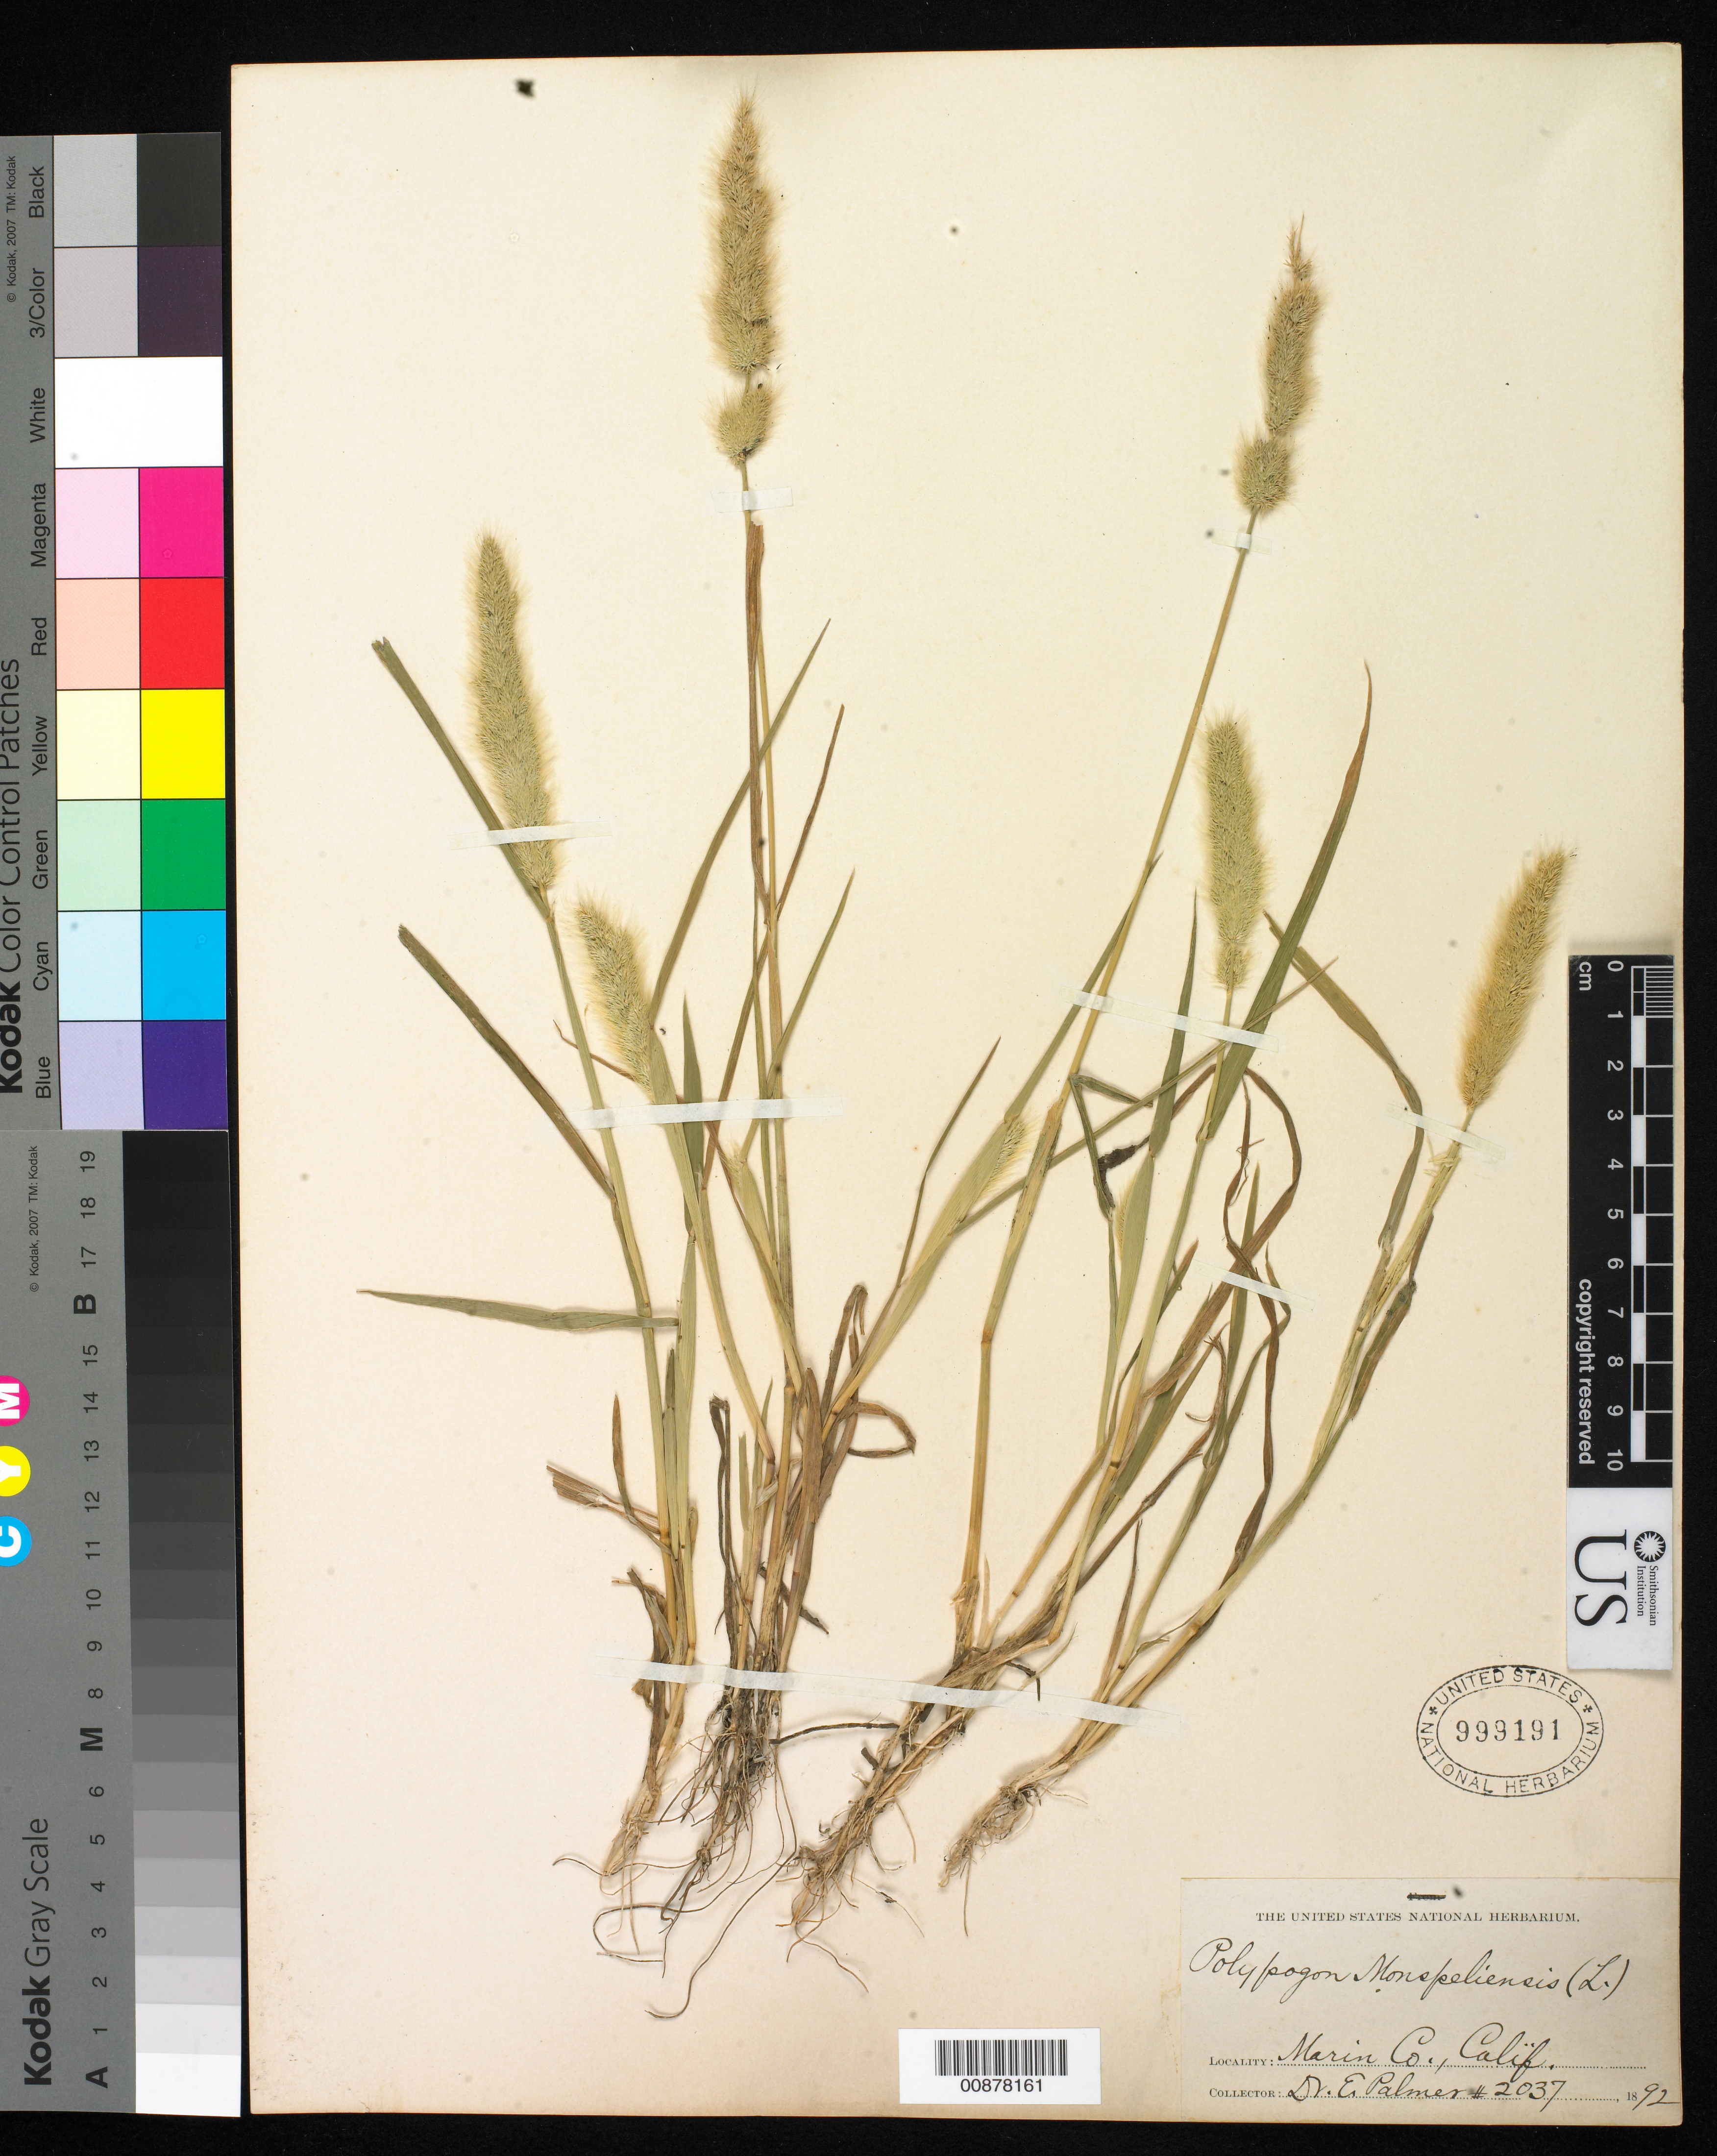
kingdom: Plantae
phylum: Tracheophyta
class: Liliopsida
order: Poales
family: Poaceae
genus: Polypogon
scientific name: Polypogon monspeliensis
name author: (L.) Desf.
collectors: E. Palmer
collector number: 2037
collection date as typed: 1892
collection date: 1892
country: United States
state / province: California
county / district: Marin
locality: Marin County, California.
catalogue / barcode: US 999191